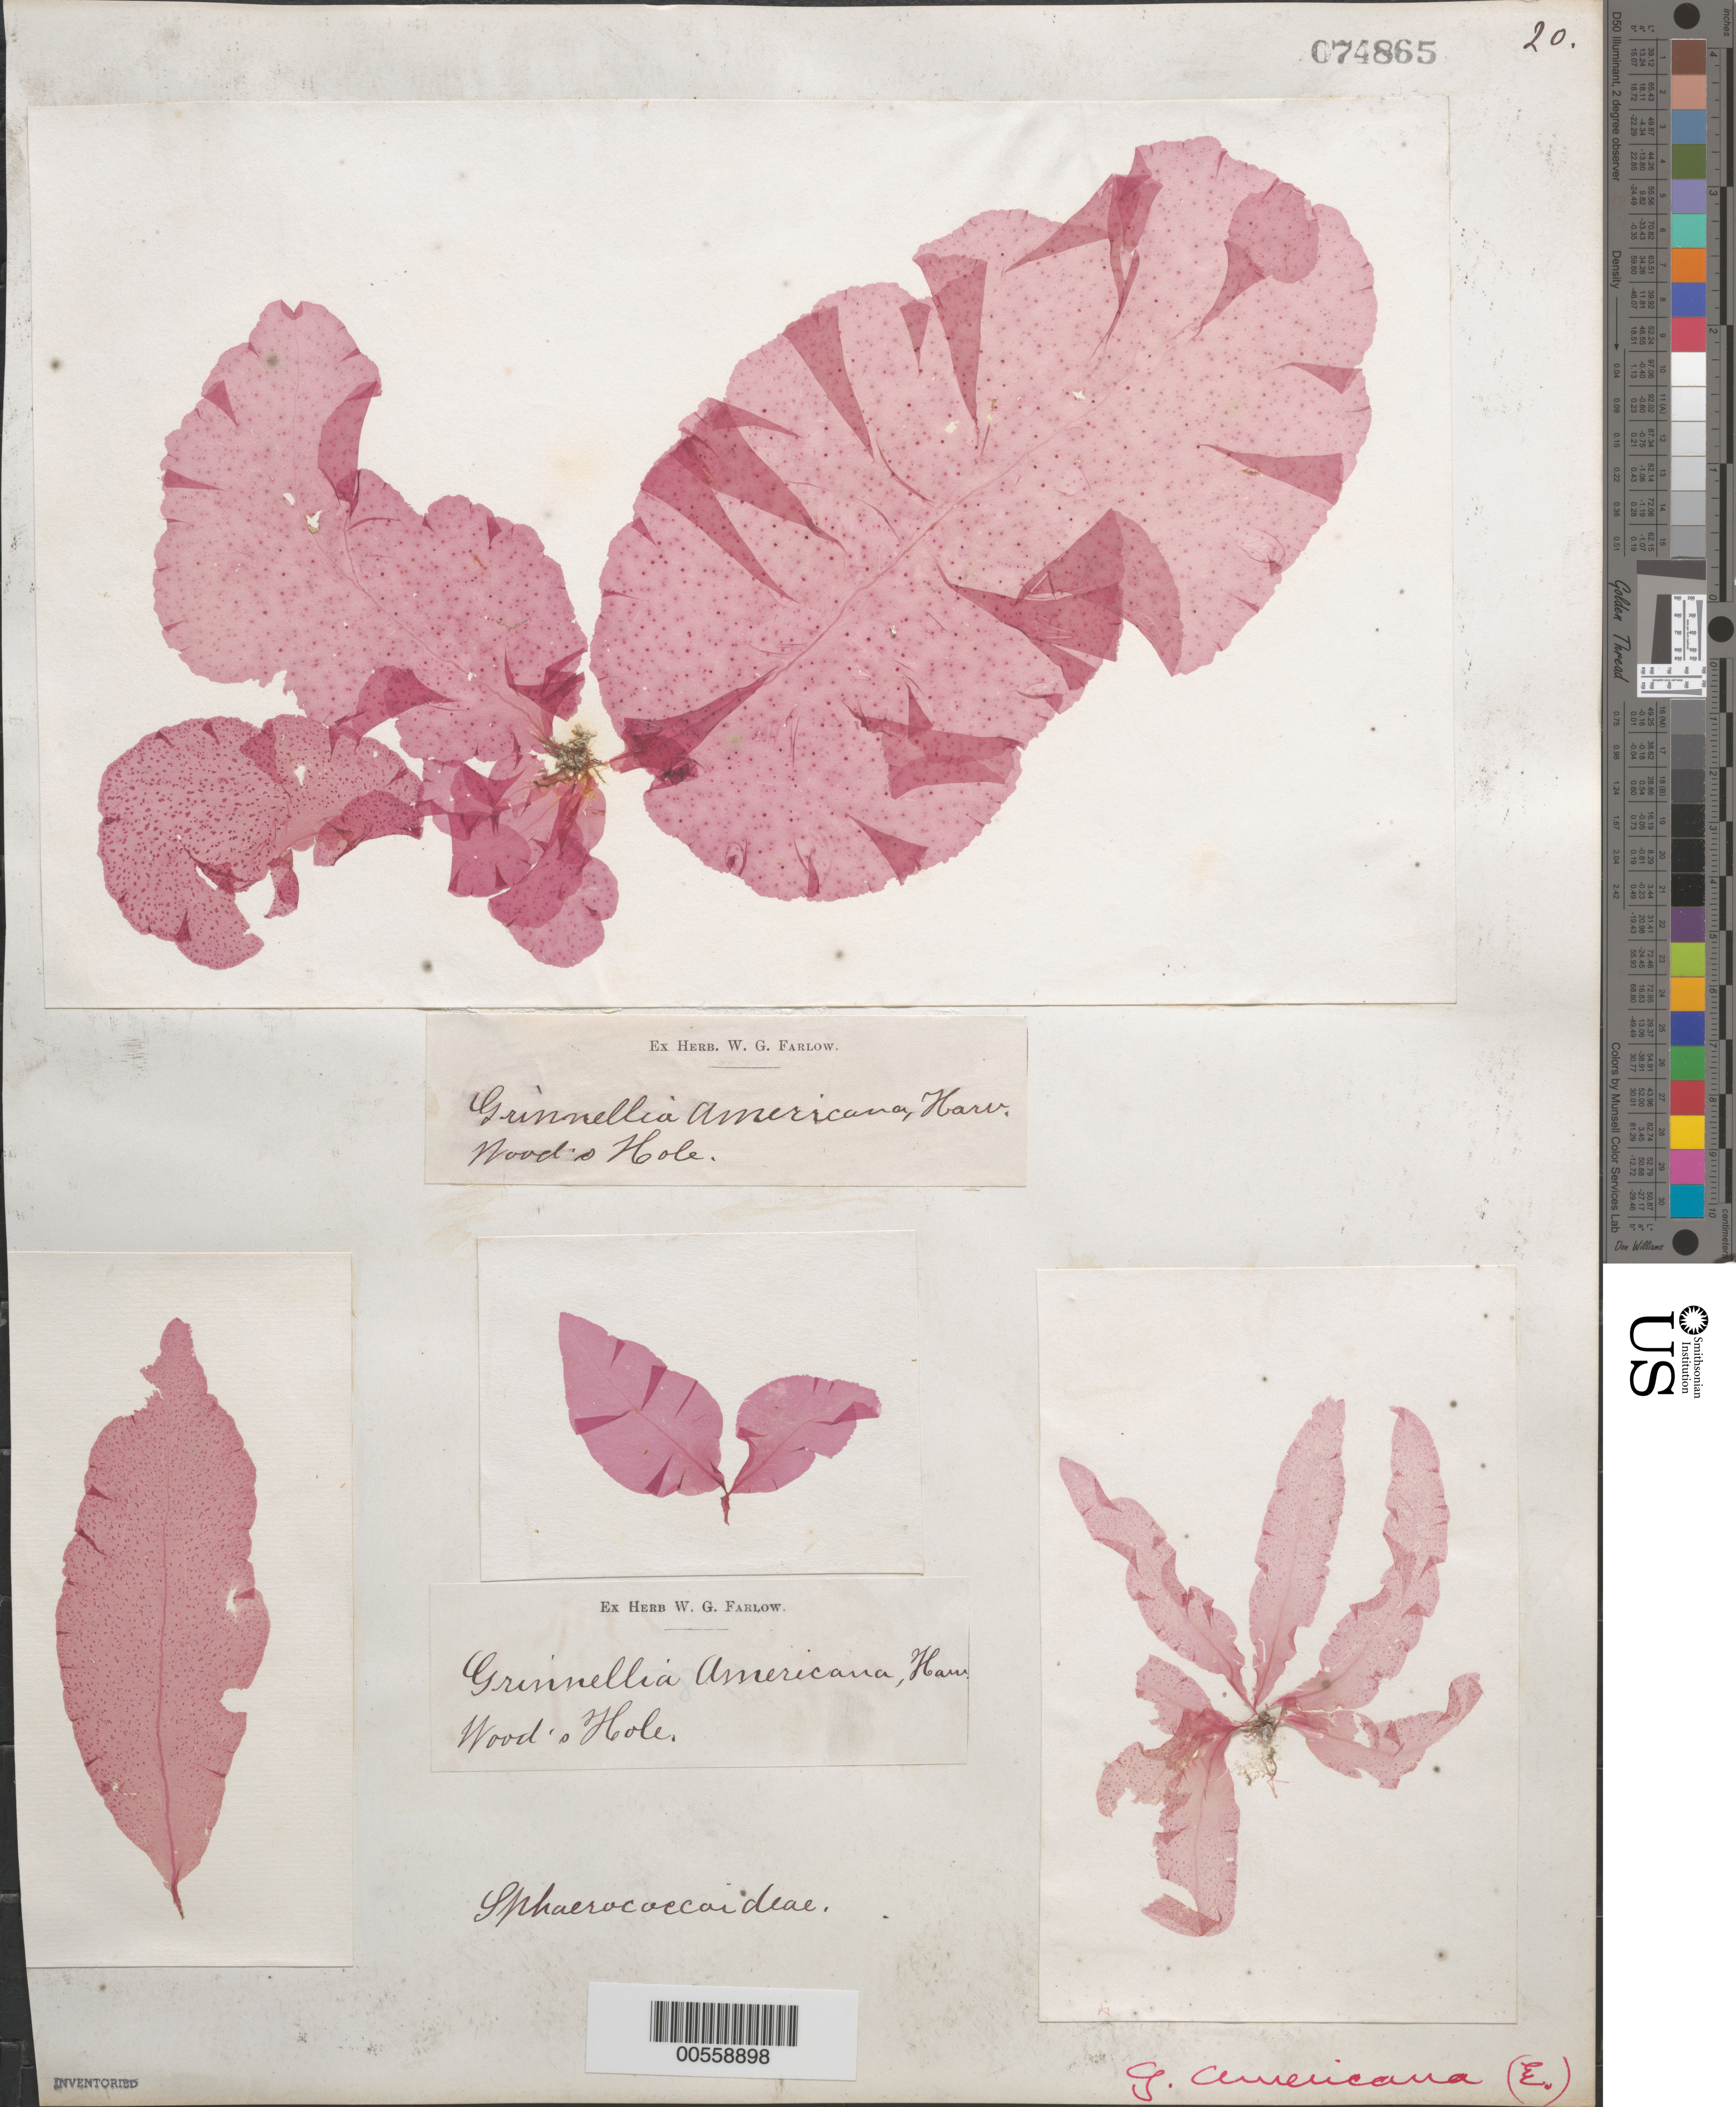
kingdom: Plantae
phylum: Rhodophyta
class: Florideophyceae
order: Ceramiales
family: Delesseriaceae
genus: Grinnellia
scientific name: Grinnellia americana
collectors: W. Farlow (Herbarium)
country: United States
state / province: Massachusetts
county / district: Barnstable County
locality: Woods Hole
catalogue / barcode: US 74865